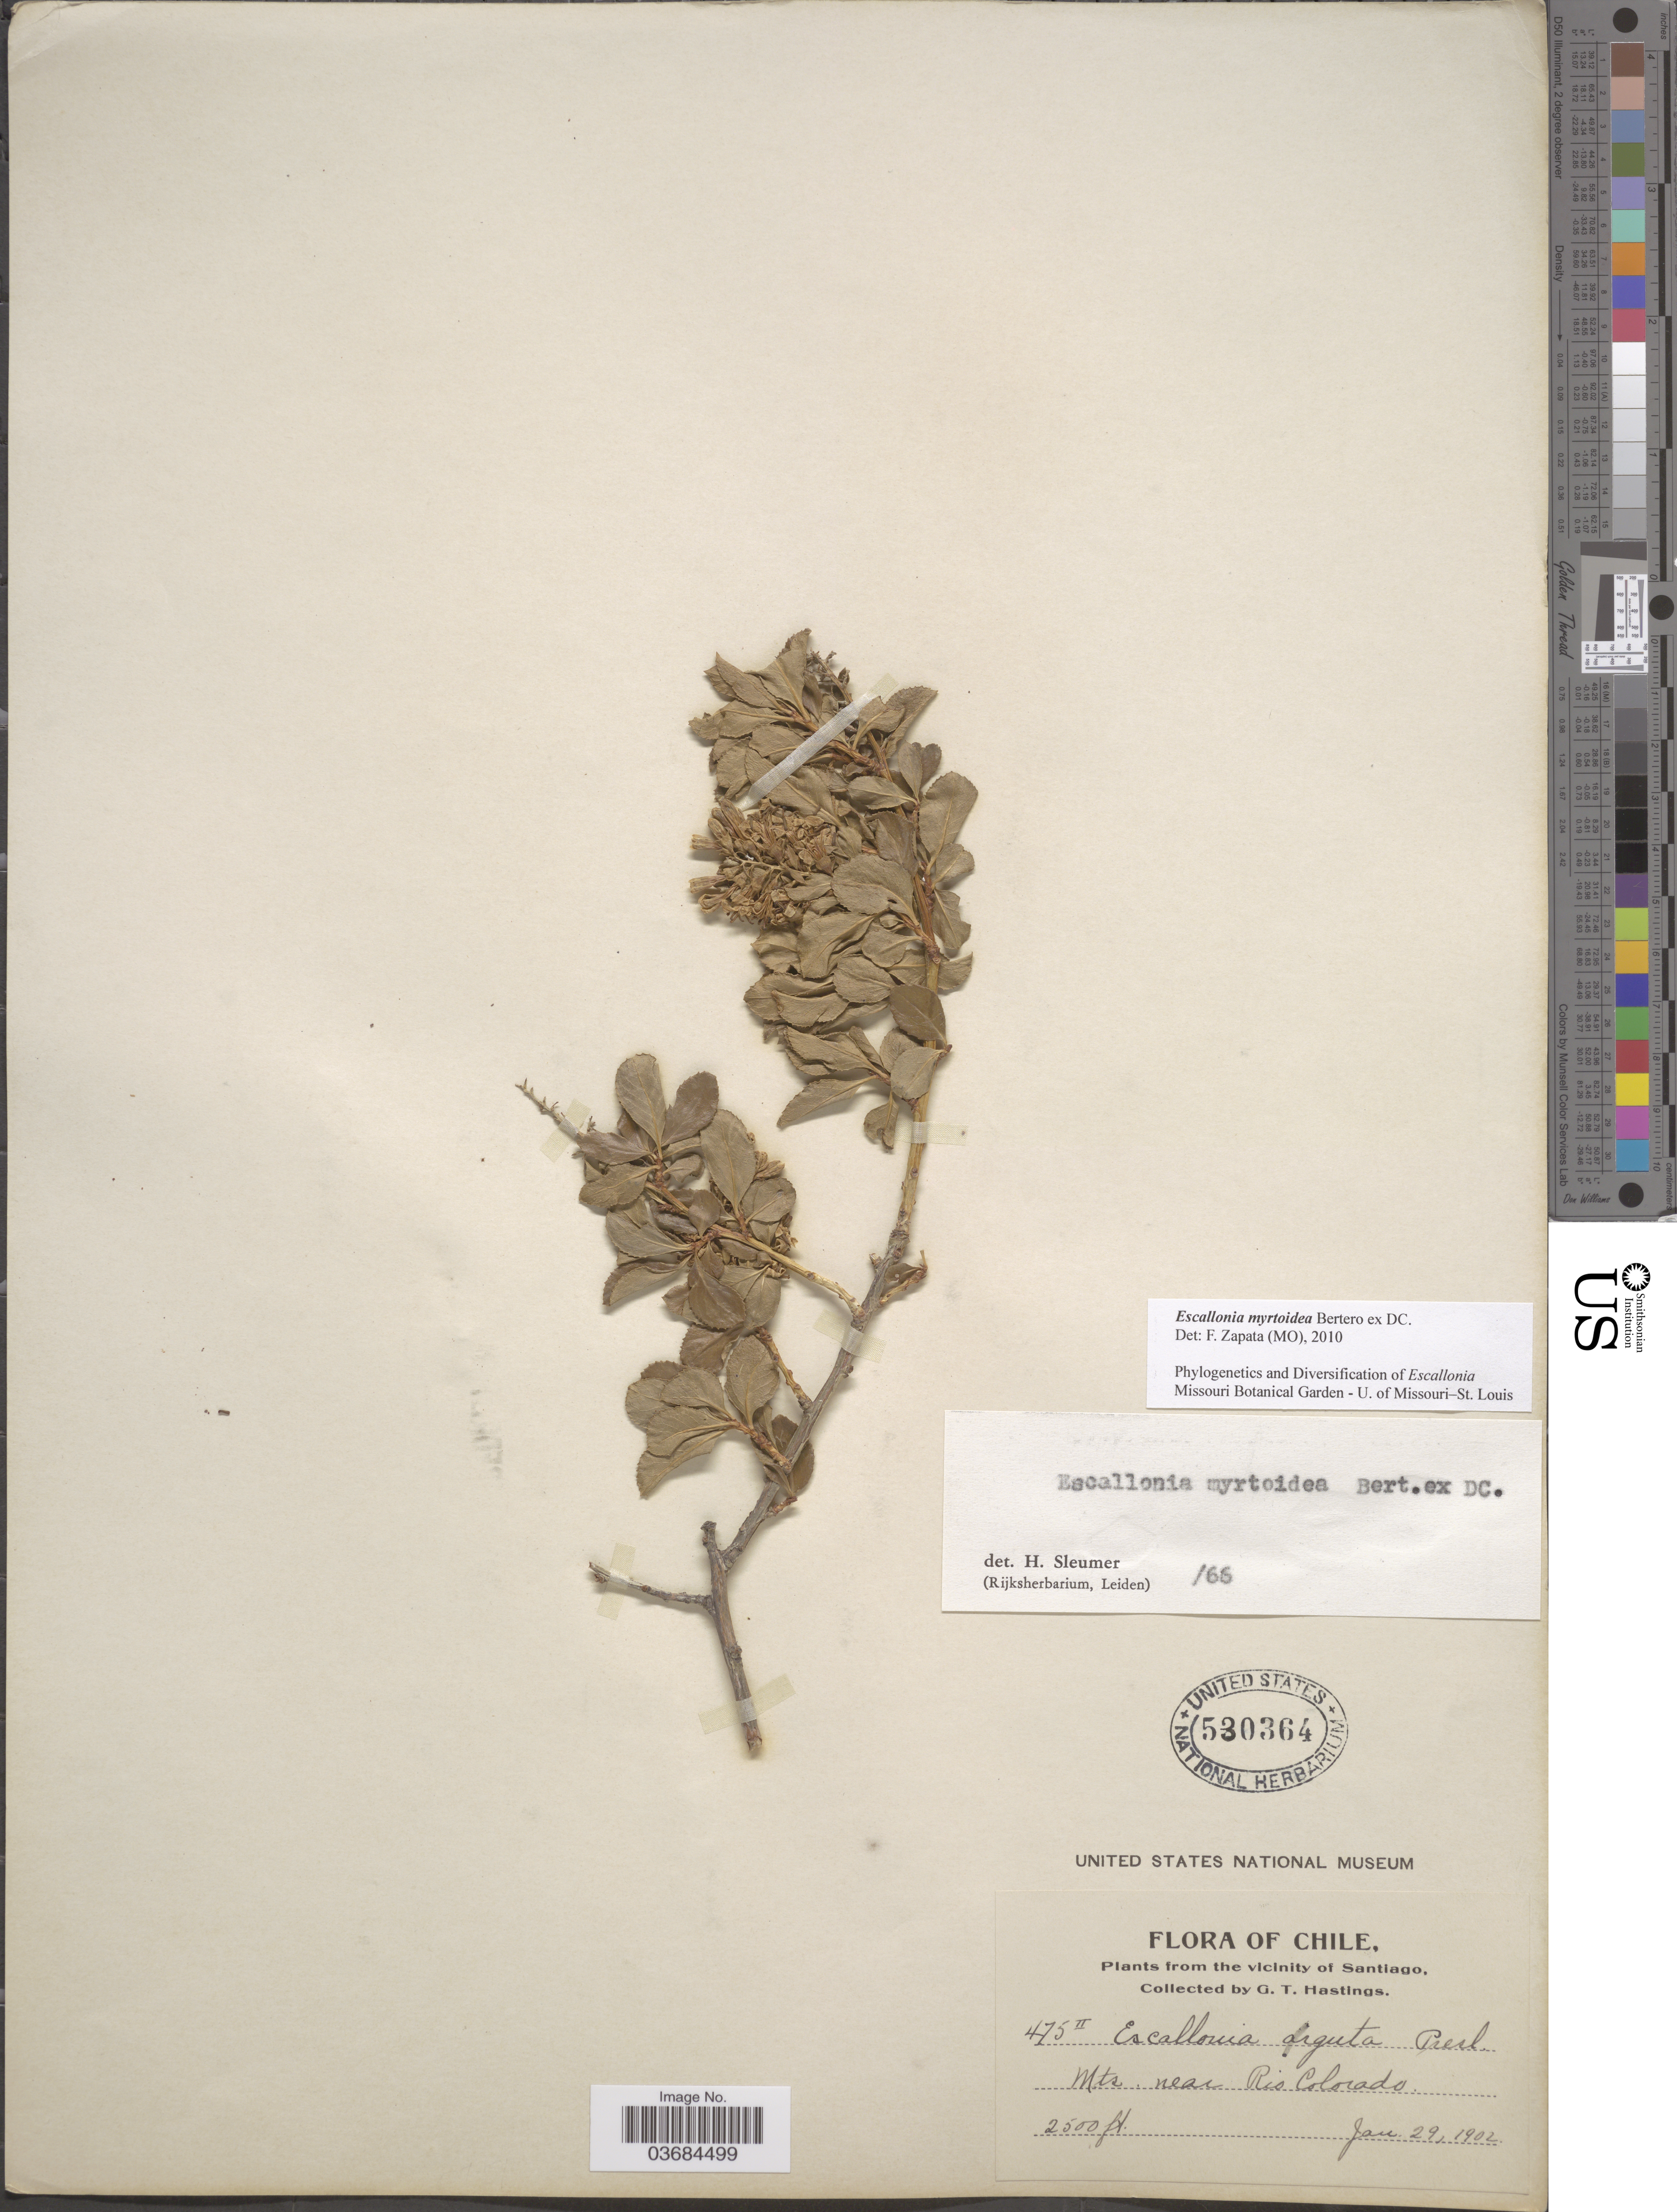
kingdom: Plantae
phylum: Tracheophyta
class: Magnoliopsida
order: Escalloniales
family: Escalloniaceae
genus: Escallonia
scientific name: Escallonia myrtoidea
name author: Bertero ex DC.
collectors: G. Hastings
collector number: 475II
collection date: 1902-01-29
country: Chile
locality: Mts. near Rio Colorado.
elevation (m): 762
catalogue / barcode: US 530364